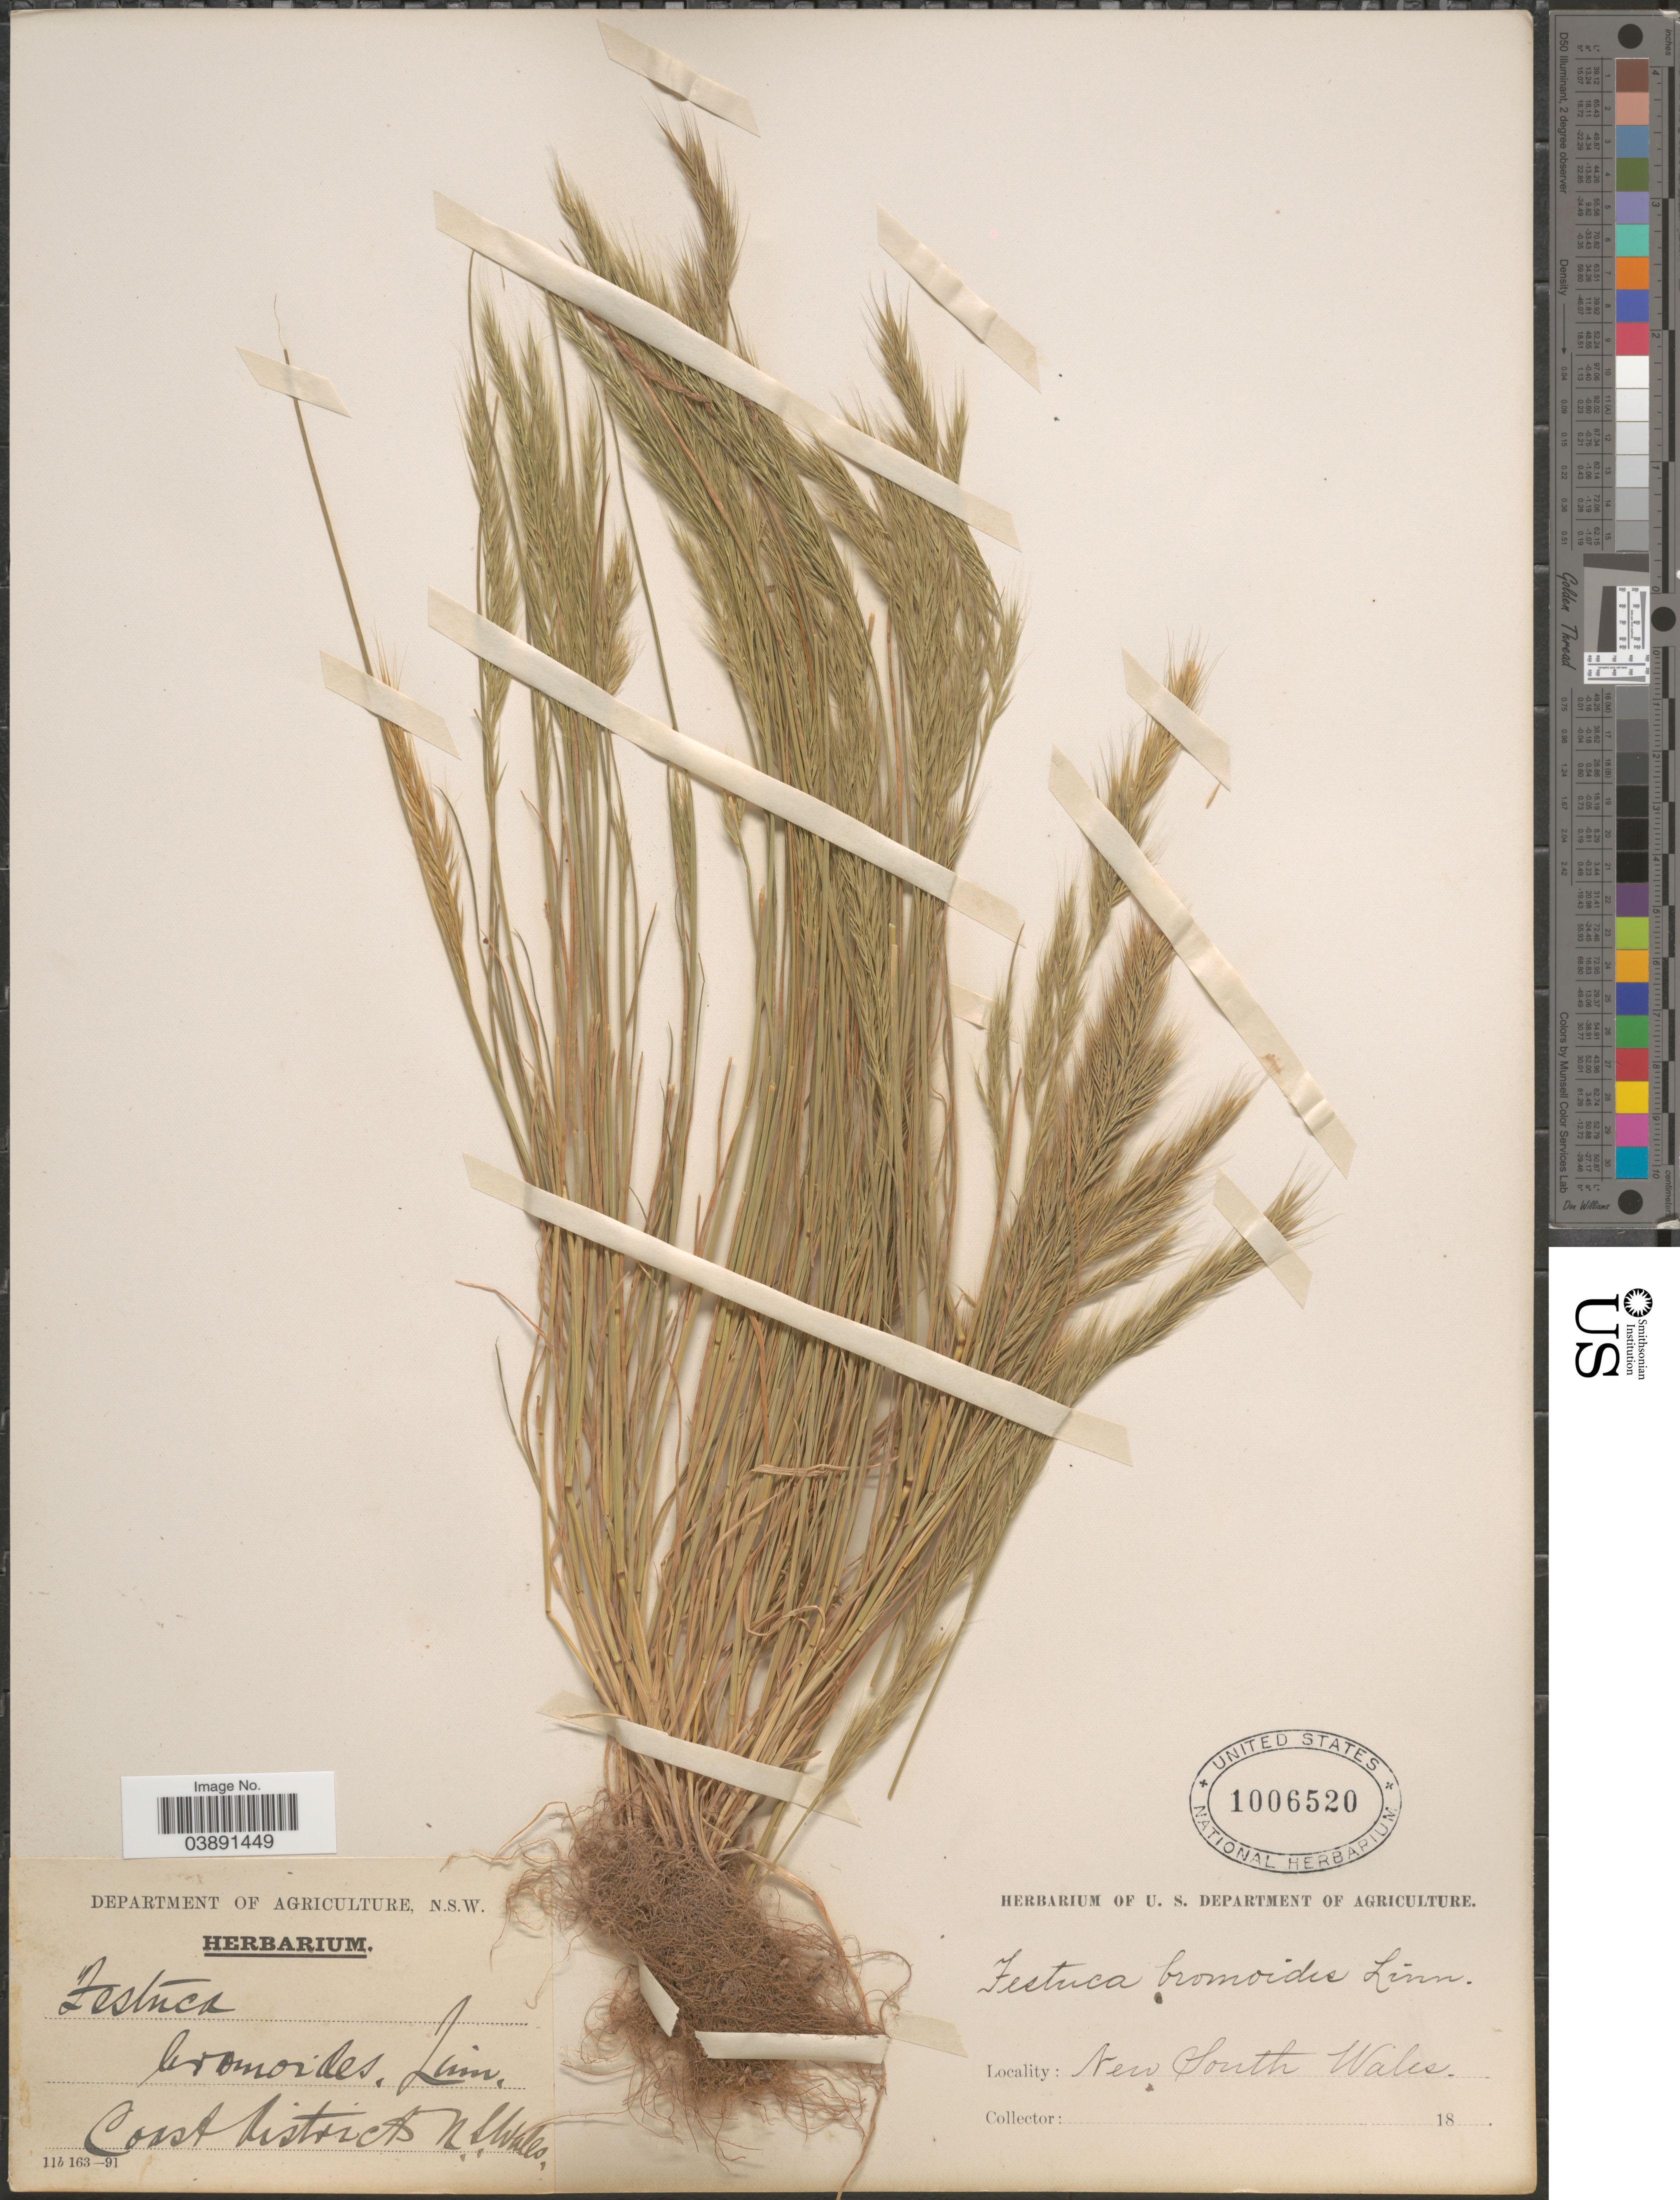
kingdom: Plantae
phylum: Tracheophyta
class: Liliopsida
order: Poales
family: Poaceae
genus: Festuca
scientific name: Festuca bromoides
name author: L.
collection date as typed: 18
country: Australia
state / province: New South Wales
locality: Coast Districts.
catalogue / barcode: US 1006520